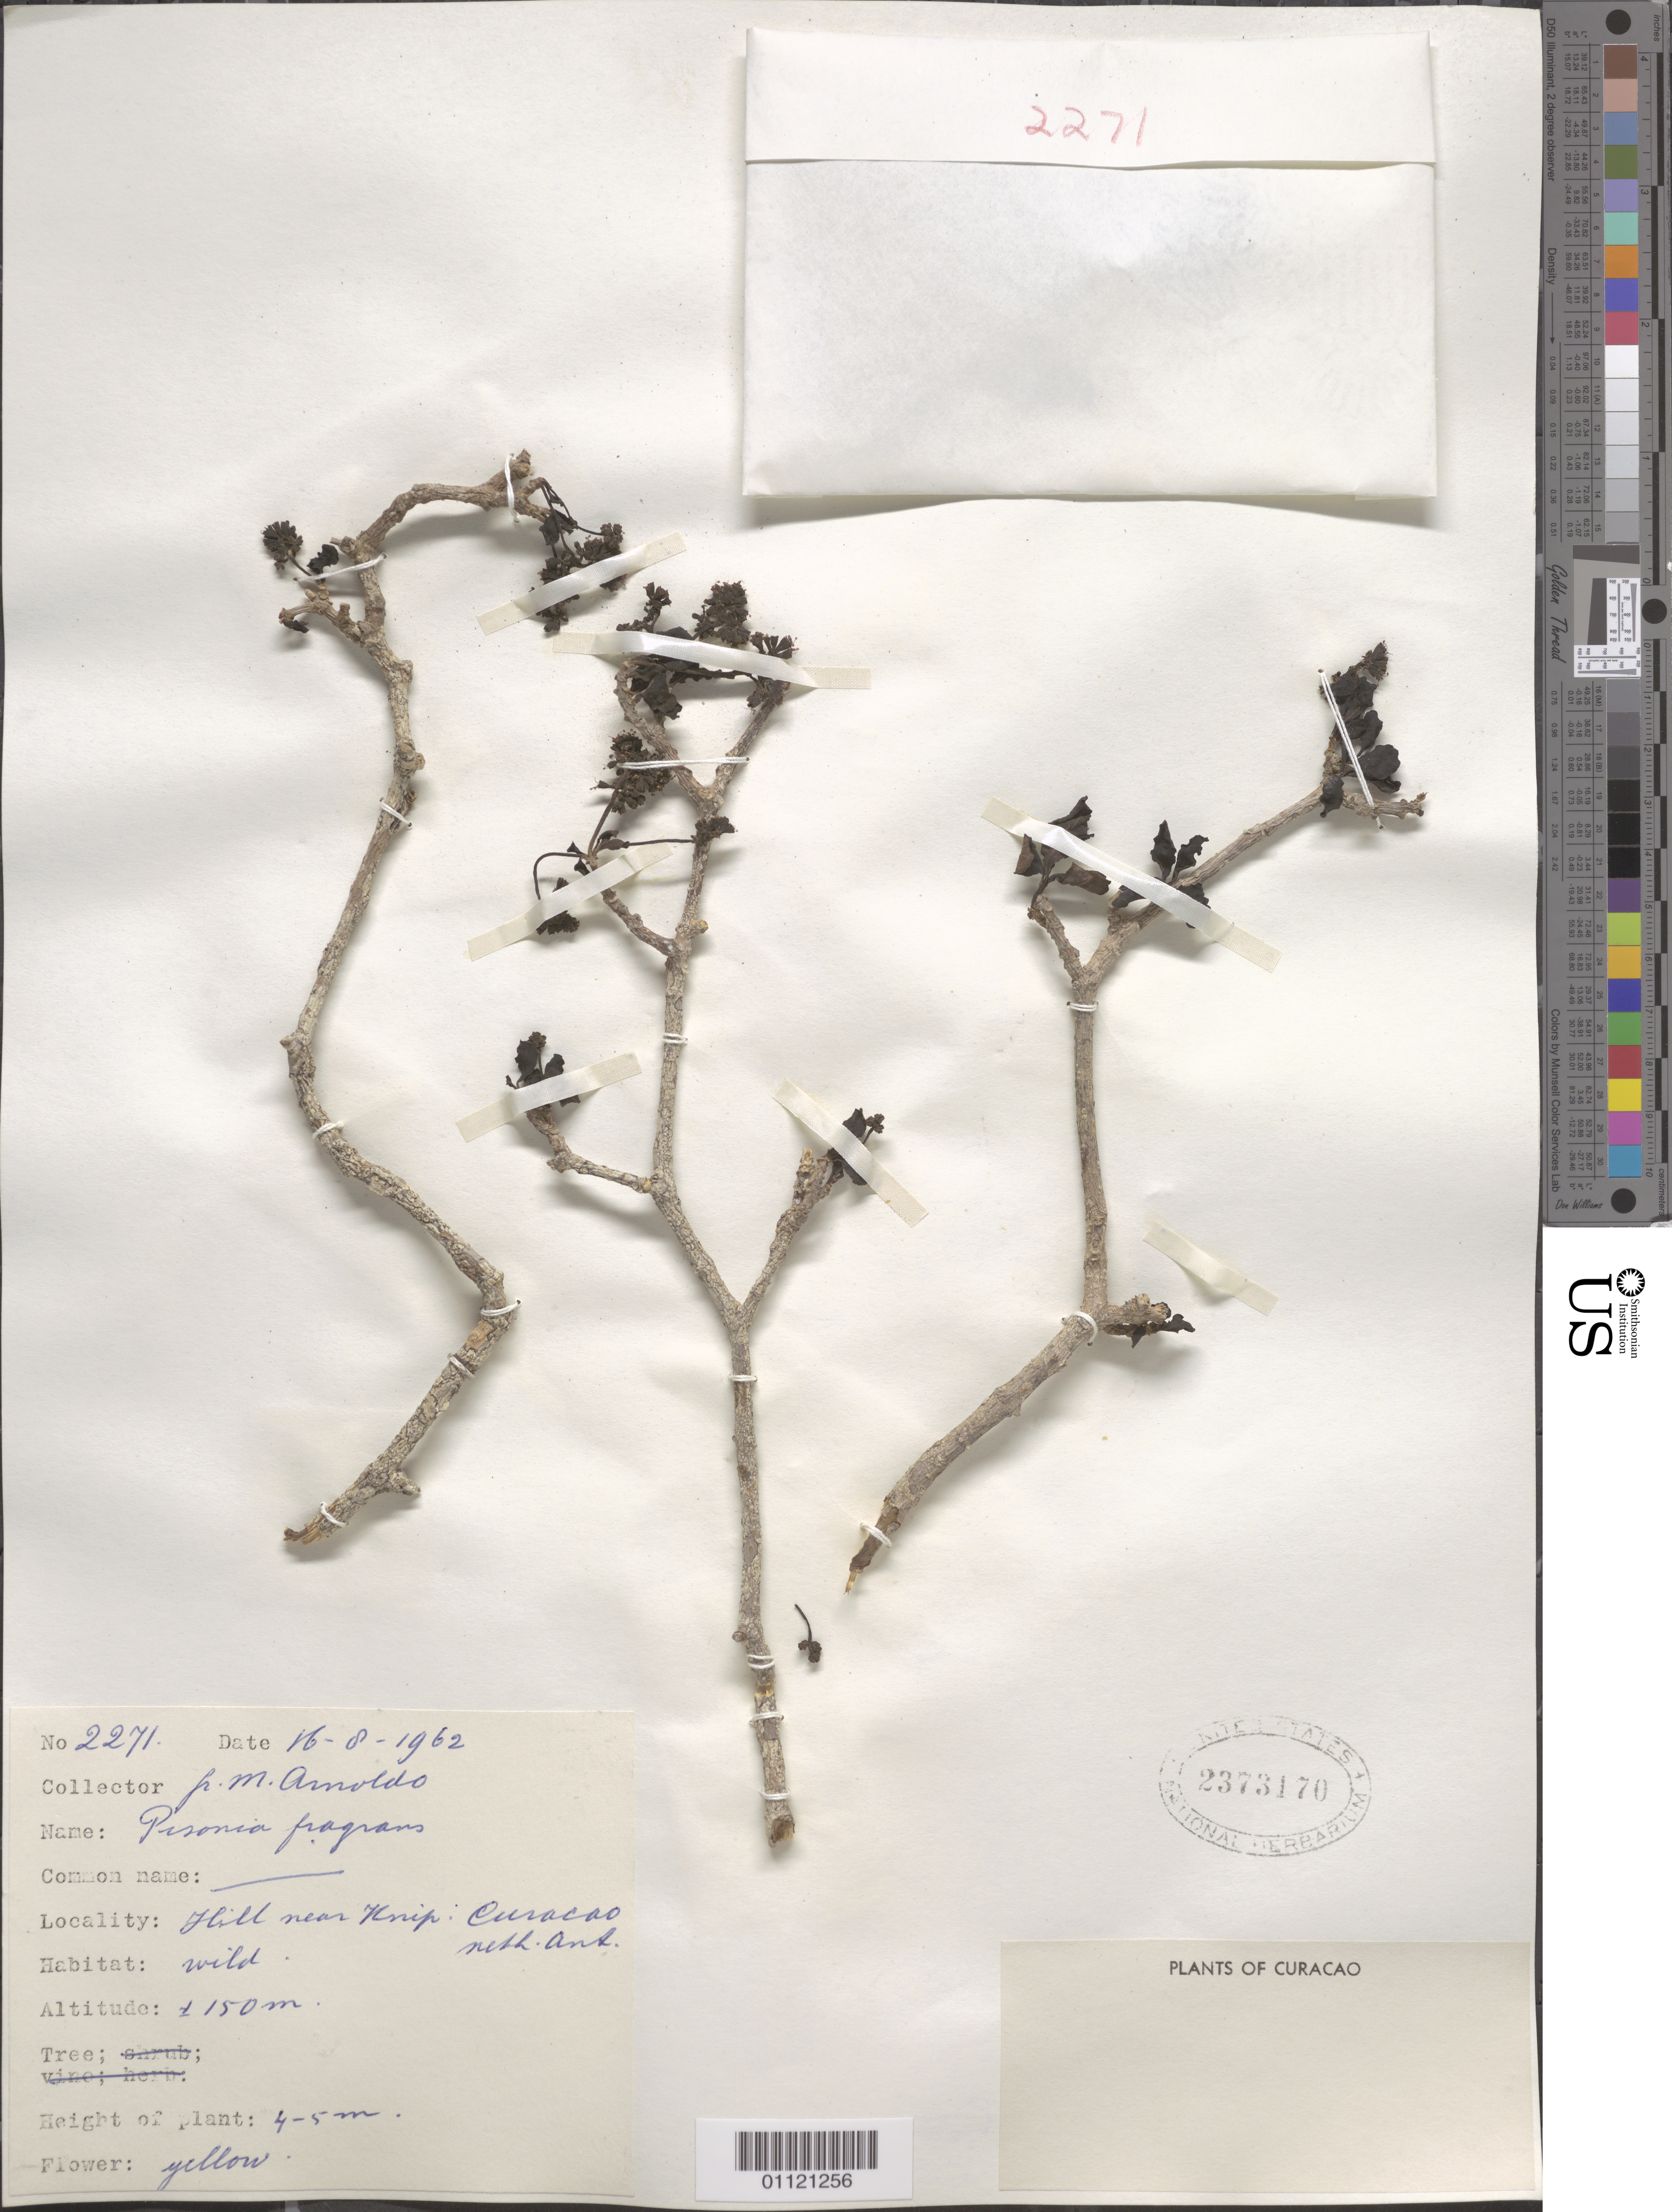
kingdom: Plantae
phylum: Tracheophyta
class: Magnoliopsida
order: Caryophyllales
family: Nyctaginaceae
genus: Guapira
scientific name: Guapira fragrans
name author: (Dum. Cours.) Little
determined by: Strong, Mark T., (BOT), Smithsonian Institution - National Museum of Natural History (UNITED STATES)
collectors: Bro. Gines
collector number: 2271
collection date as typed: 16 Aug 1962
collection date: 1962-08-16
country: Venezuela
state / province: Nueva Esparta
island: Margarita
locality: Hill near Knip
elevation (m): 150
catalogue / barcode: US 2373170